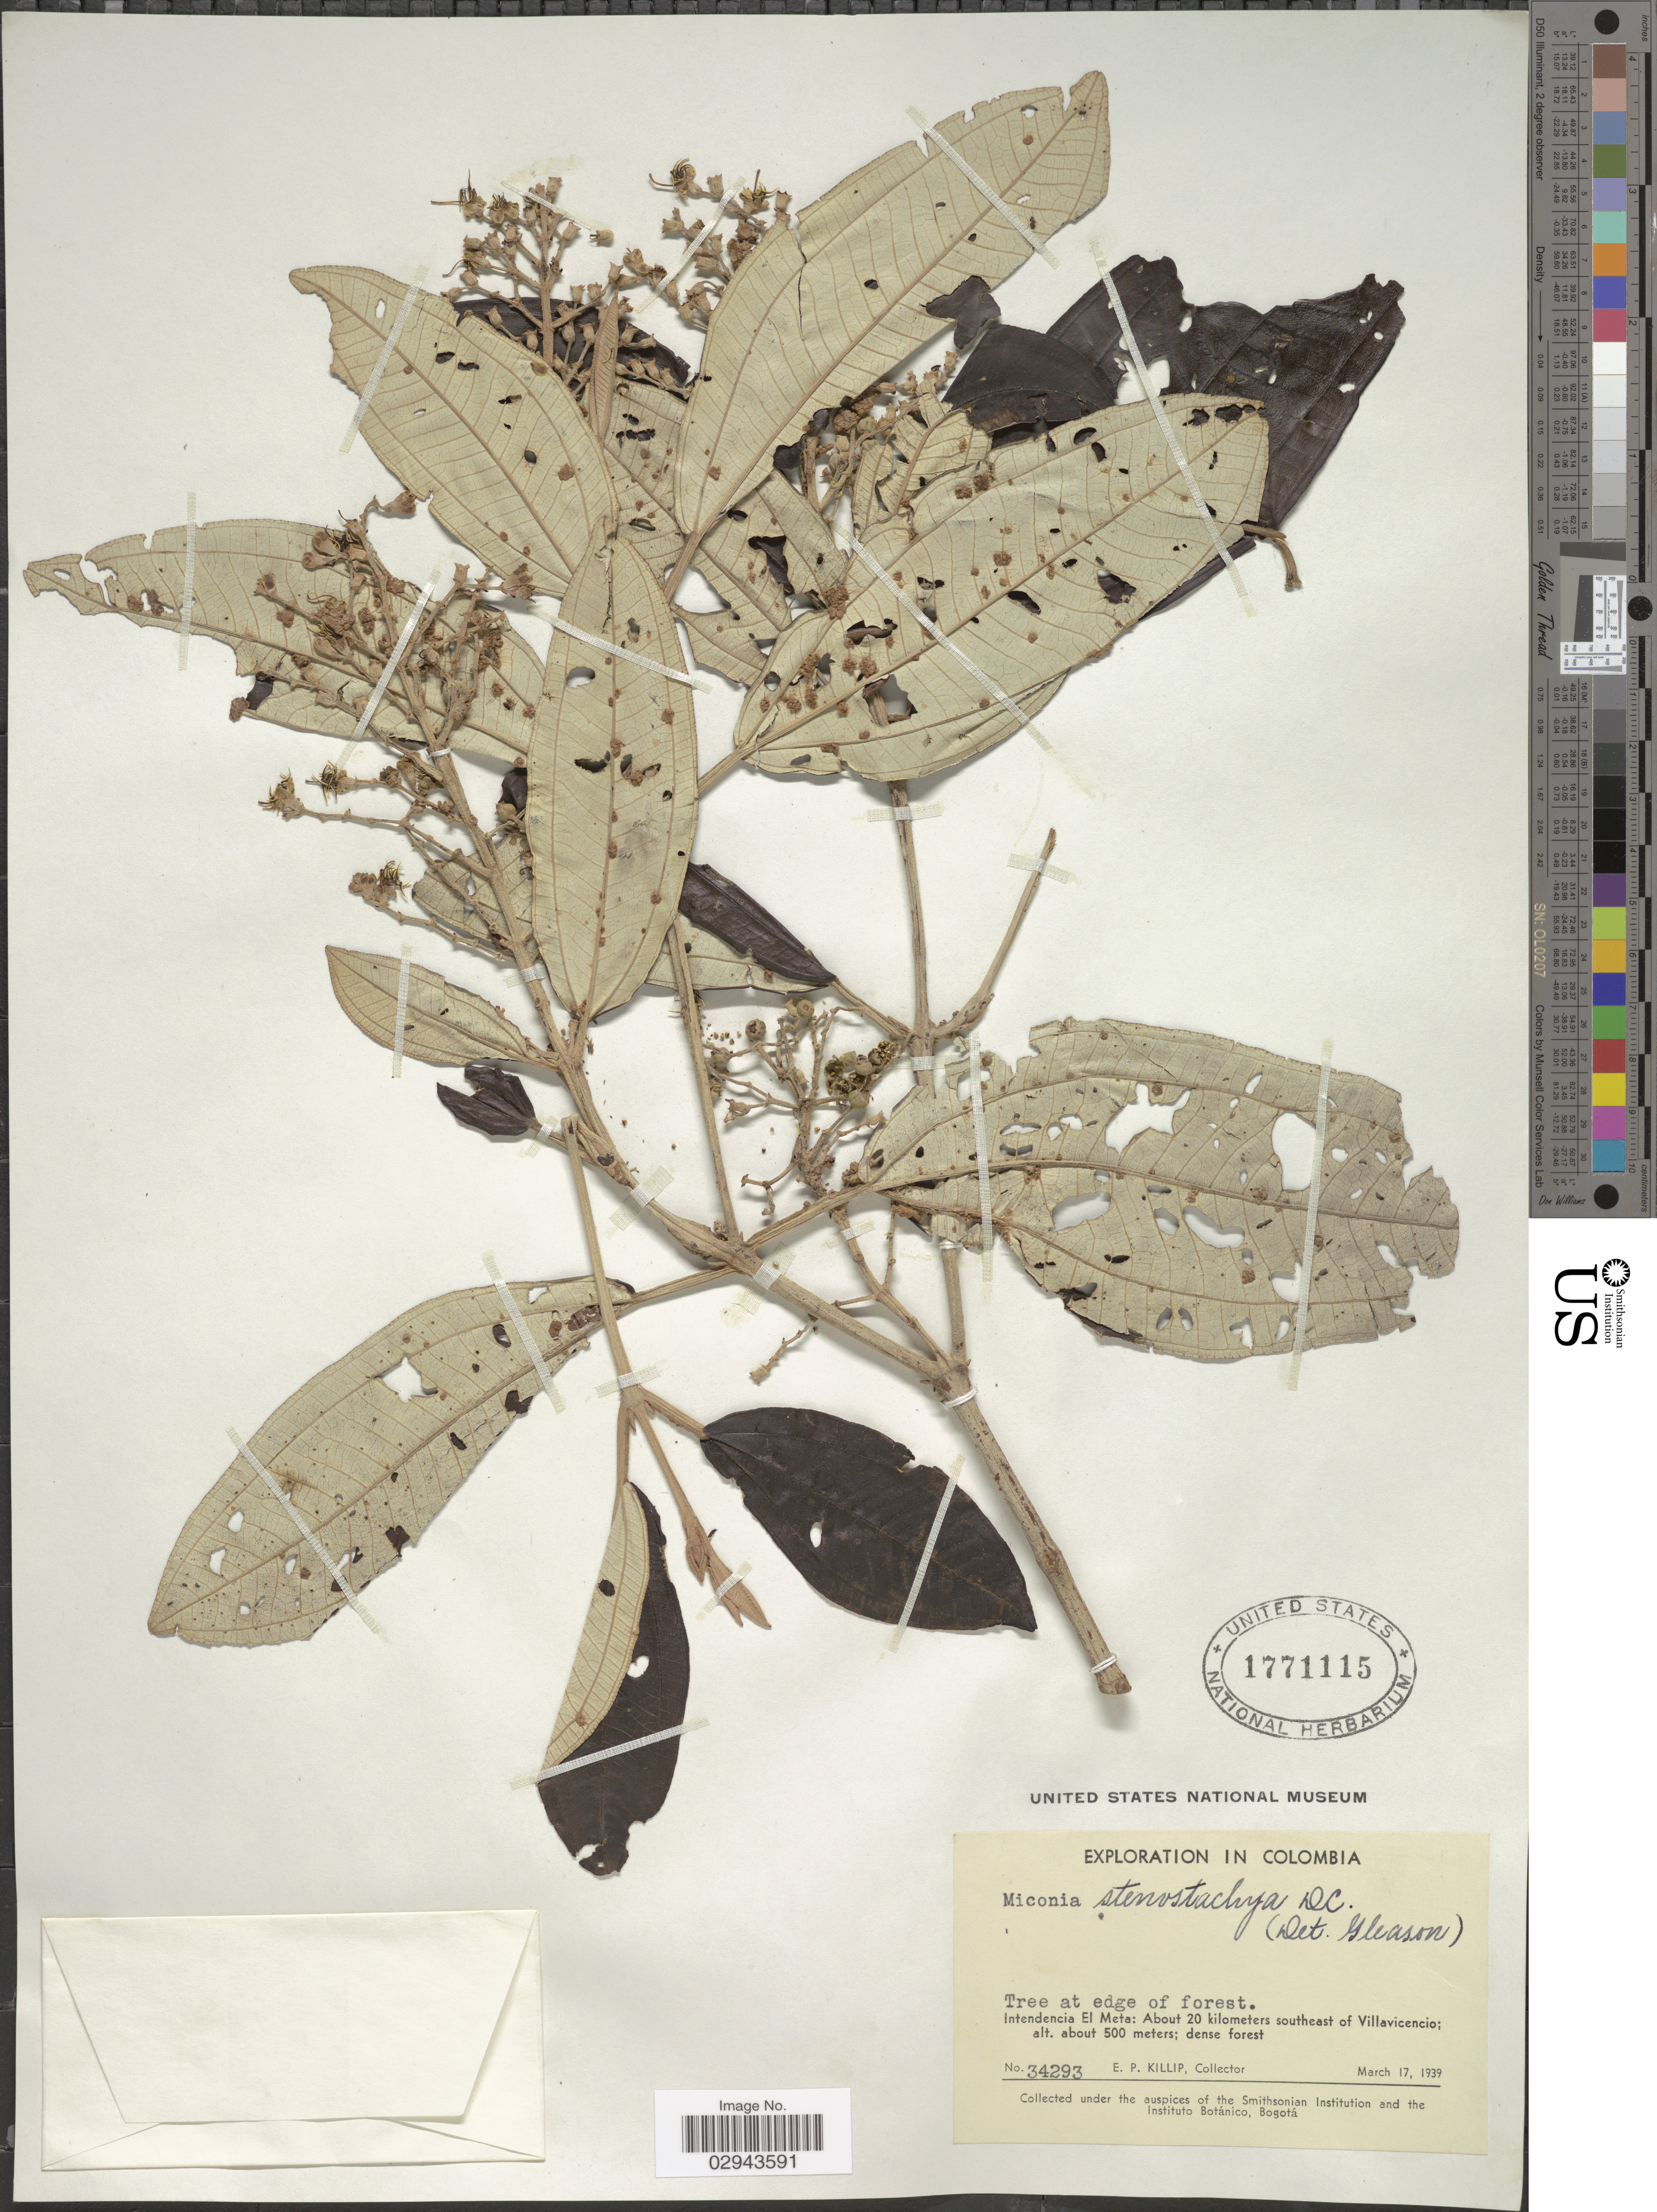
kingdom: Plantae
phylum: Tracheophyta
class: Magnoliopsida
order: Myrtales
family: Melastomataceae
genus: Miconia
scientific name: Miconia stenostachya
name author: DC.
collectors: E. P. Killip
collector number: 34293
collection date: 1939-03-17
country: Colombia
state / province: Meta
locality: Intendencia El Meta: About 20 kilometers southeast of Villavicencio.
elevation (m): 500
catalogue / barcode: US 1771115